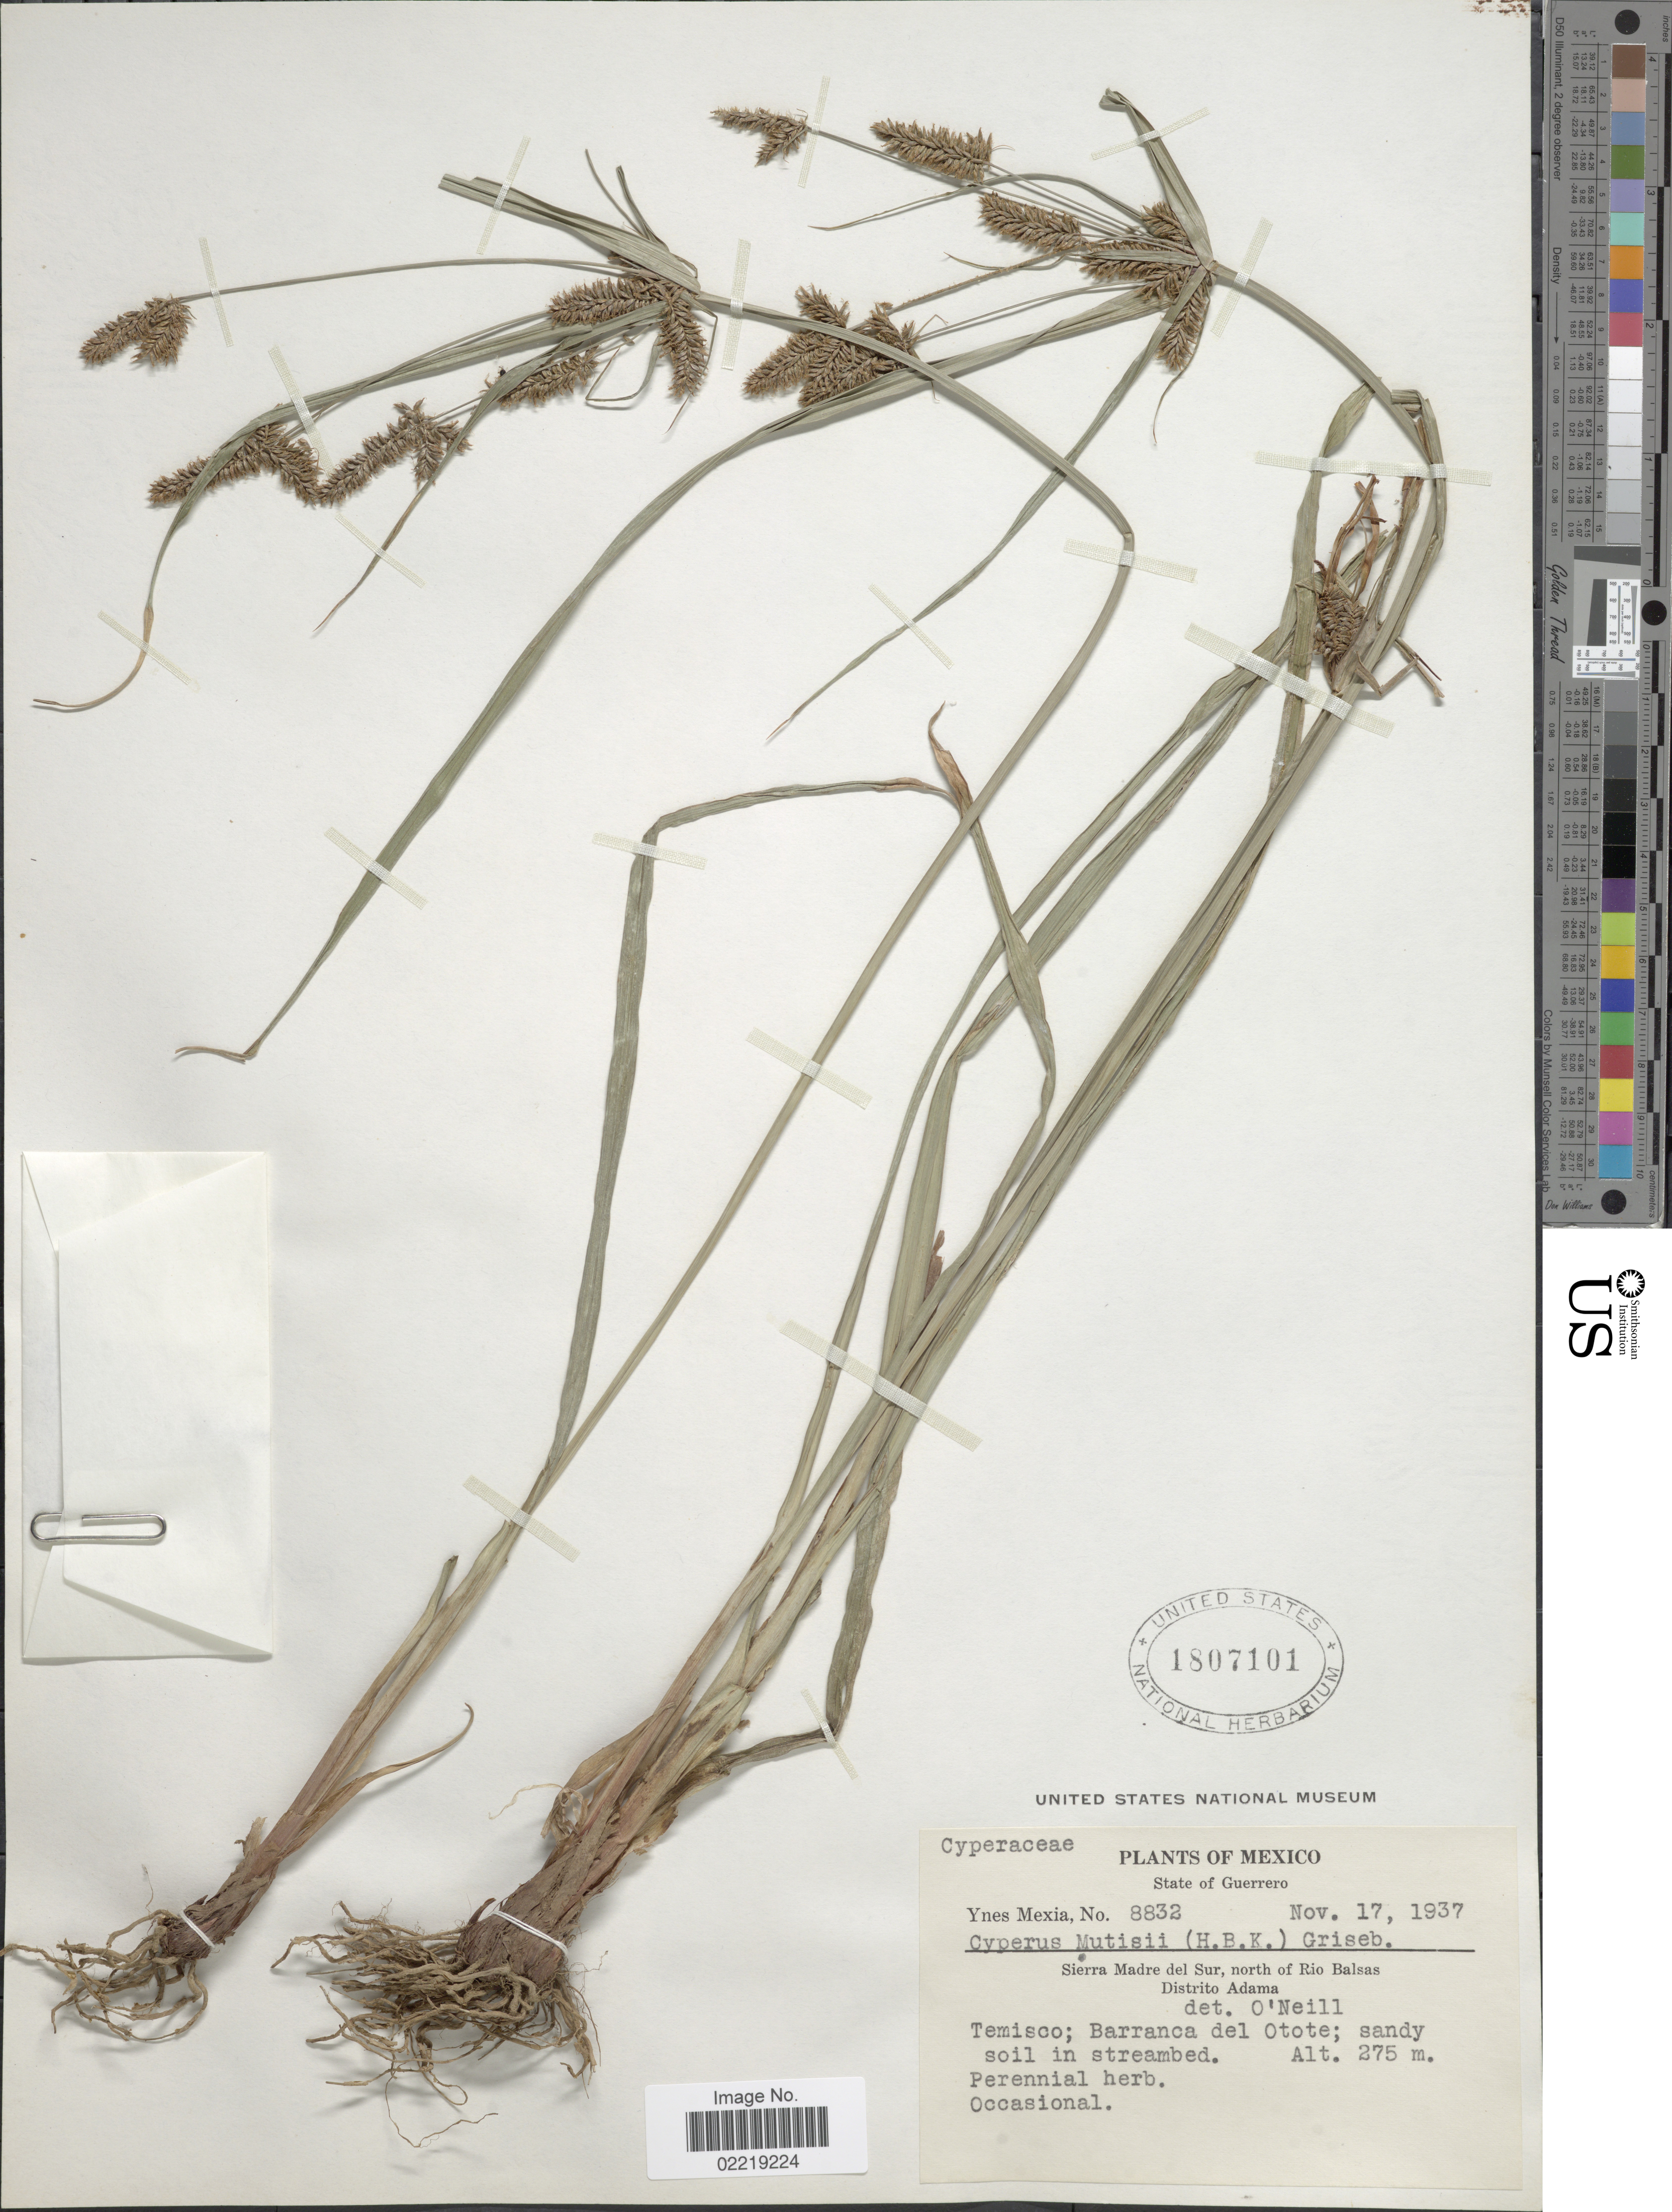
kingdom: Plantae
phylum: Tracheophyta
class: Liliopsida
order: Poales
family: Cyperaceae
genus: Cyperus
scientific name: Cyperus mutisii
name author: (Kunth) Andersson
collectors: Y. Mexia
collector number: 8832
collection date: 1937-11-17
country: Mexico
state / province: Guerrero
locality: State of Guerrero. Sierra Madre del Sur, north of Rio Balsas. Distrito Adama. Temisco; Barranca del Otote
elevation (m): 275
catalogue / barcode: US 1807101